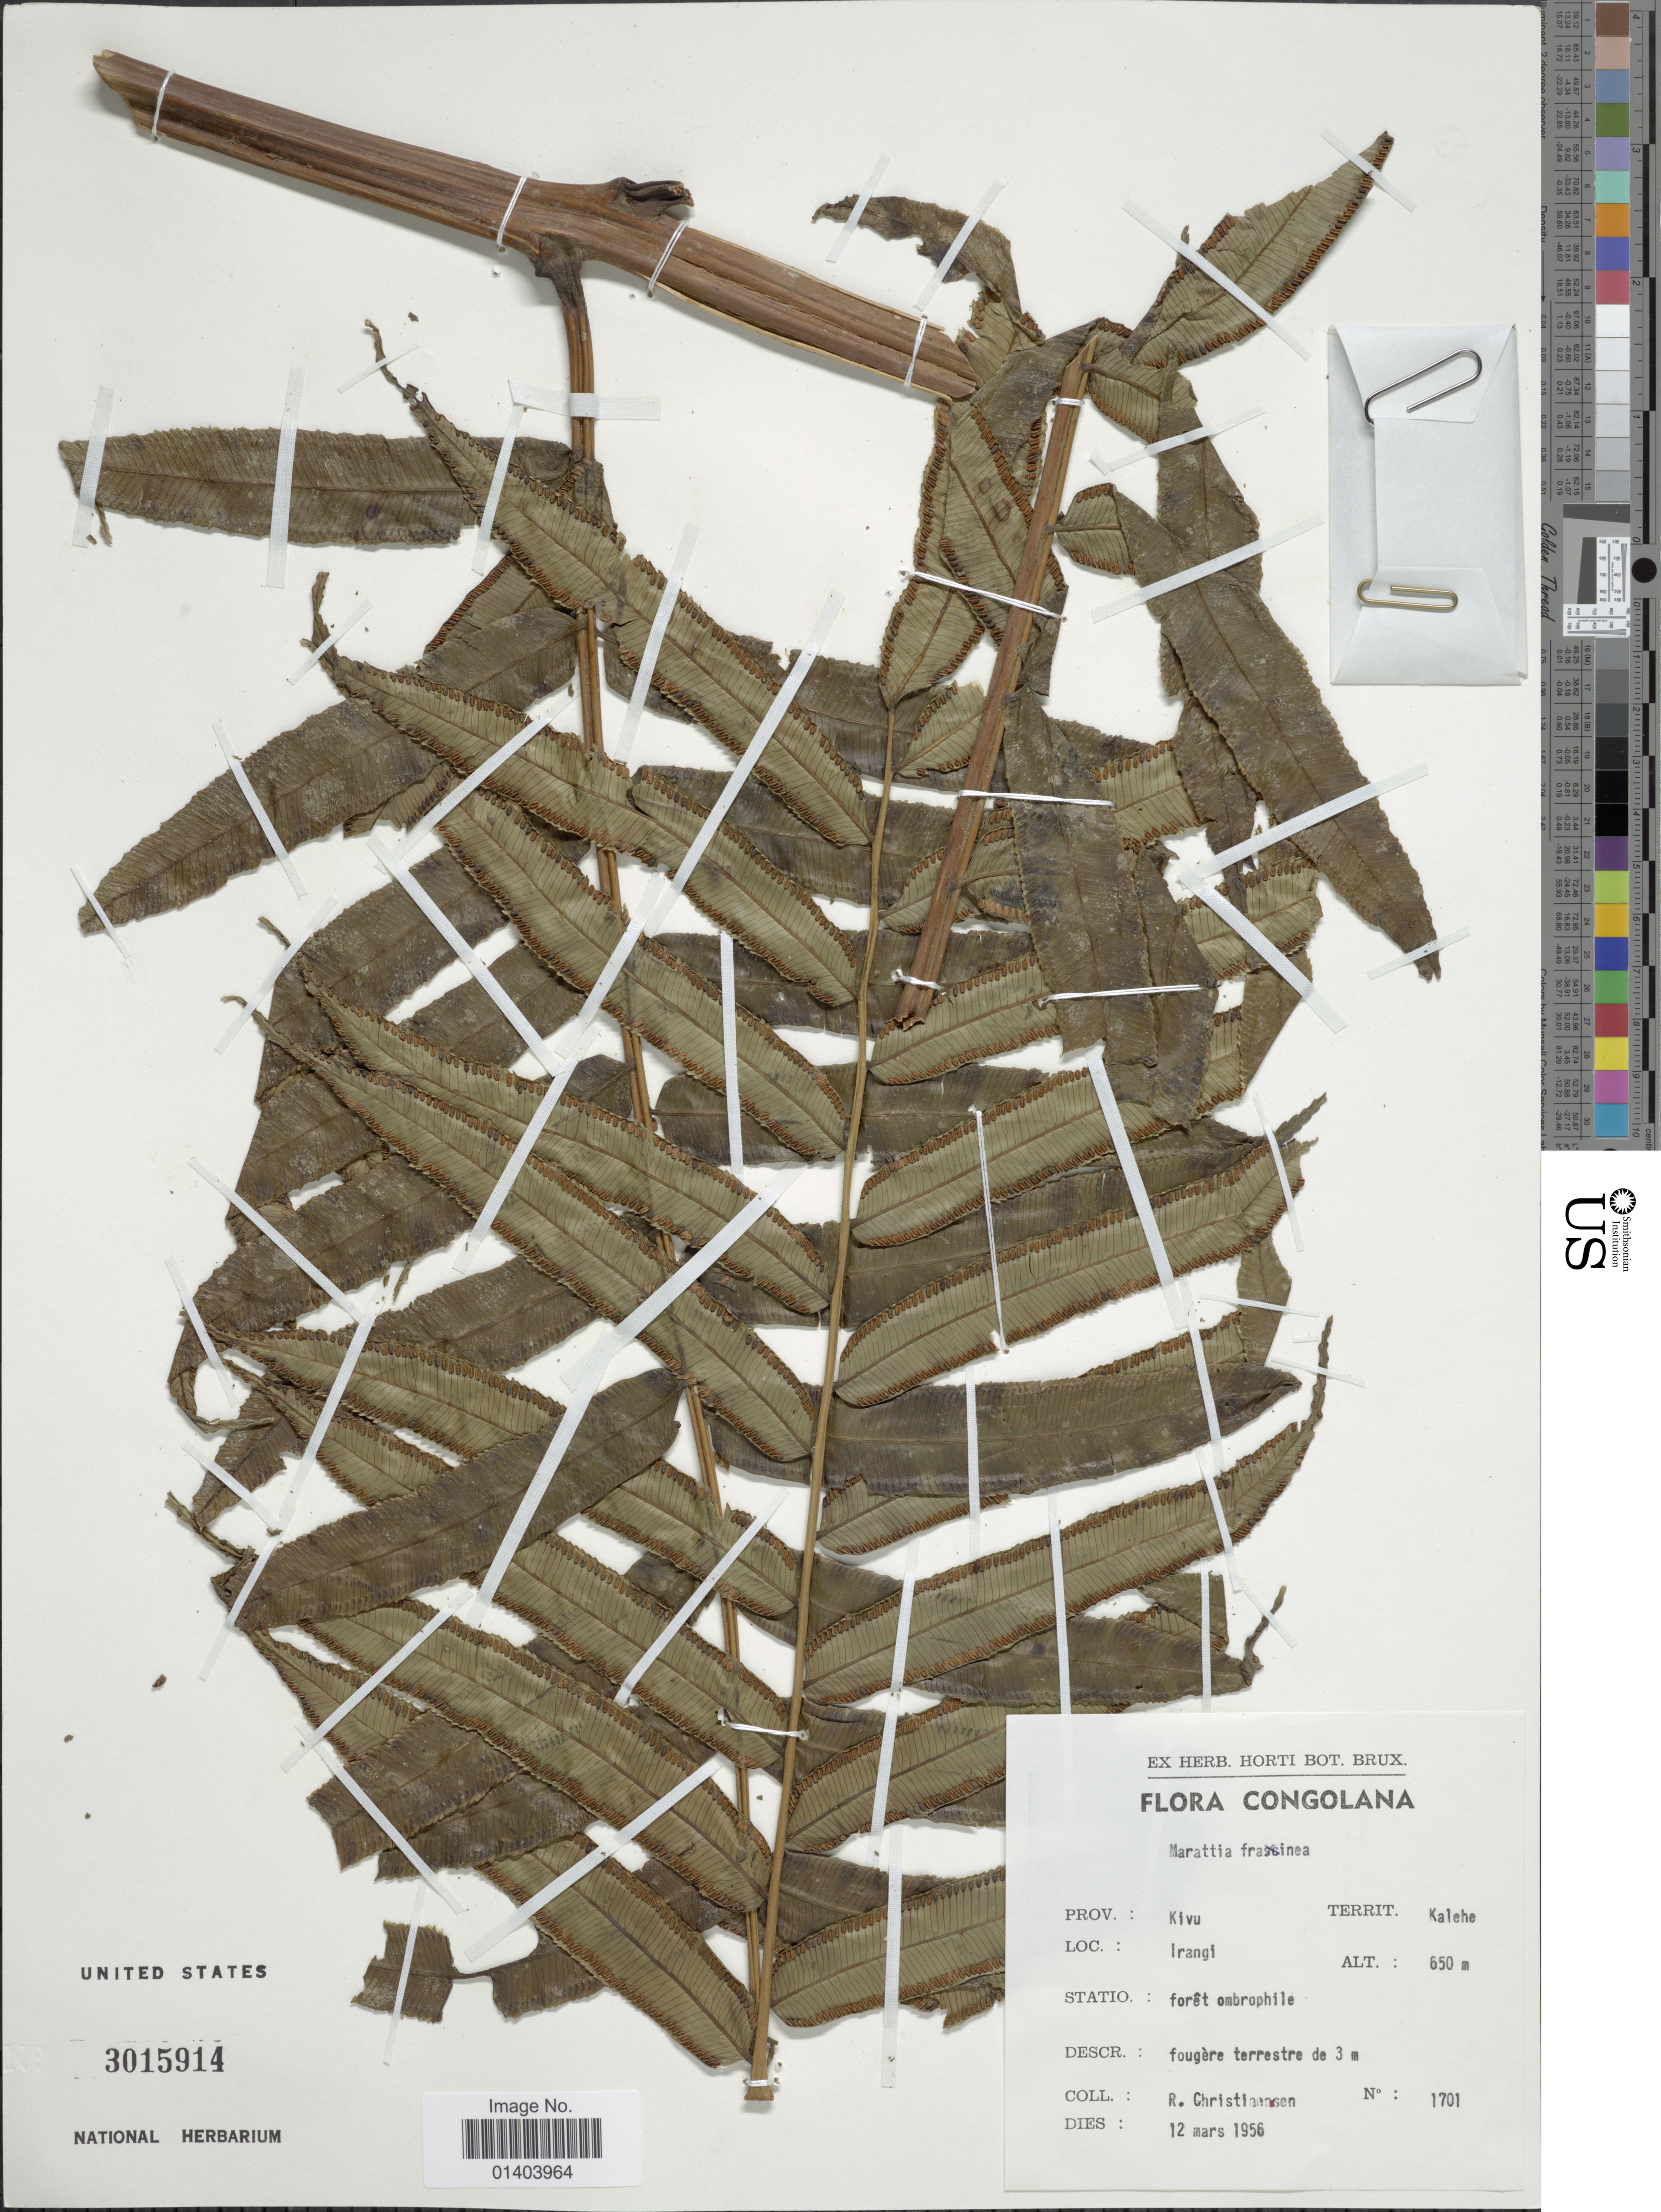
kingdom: Plantae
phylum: Tracheophyta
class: Polypodiopsida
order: Marattiales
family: Marattiaceae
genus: Ptisana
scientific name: Ptisana fraxinea var. fraxinea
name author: (Sm.) Murdock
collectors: -. Christiansen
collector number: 1701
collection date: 1956-03-12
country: Congo, Democratic Republic of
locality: Prov. Kivu, Territ. Kalehe, Irangi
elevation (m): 650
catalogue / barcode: US 3015914